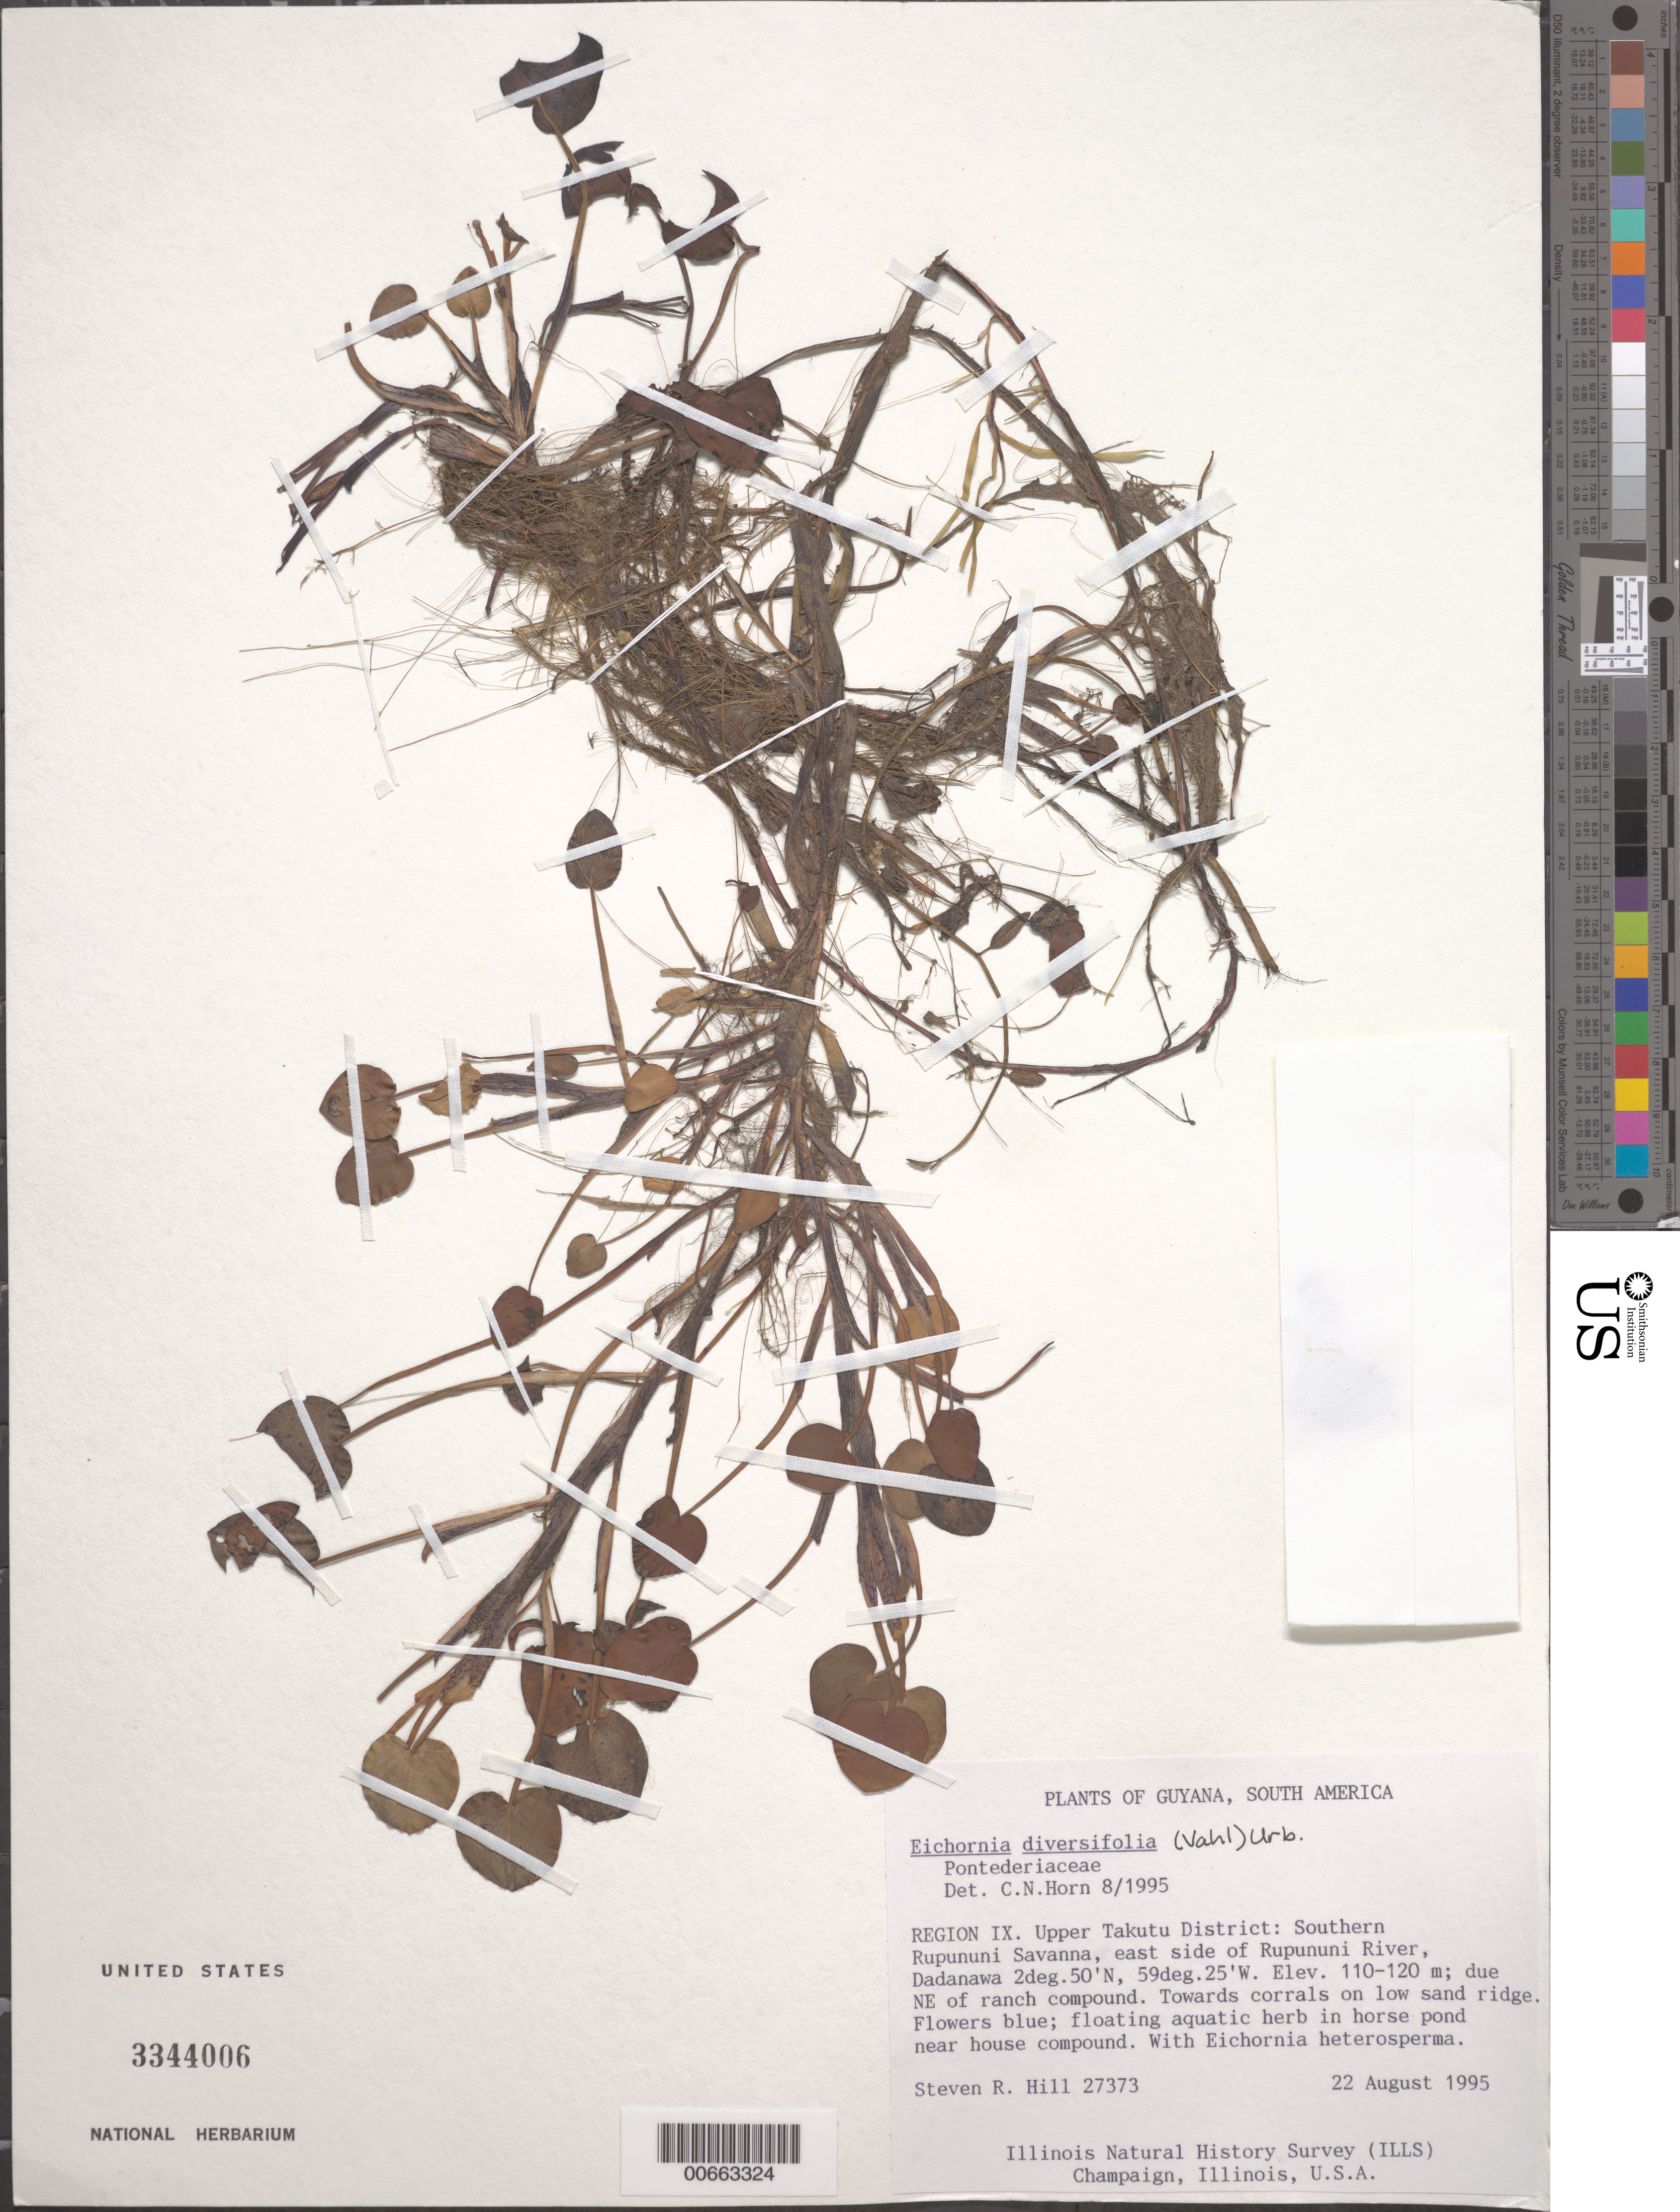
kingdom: Plantae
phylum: Tracheophyta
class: Liliopsida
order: Commelinales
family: Pontederiaceae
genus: Eichhornia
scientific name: Eichhornia diversifolia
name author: (Vahl) Urb.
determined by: Horn, Charles N.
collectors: S. R. Hill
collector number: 27373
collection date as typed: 22-Aug-95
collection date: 1995-08-22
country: Guyana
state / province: U. Takutu-U. Essequibo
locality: Dadanawa, southern Rupununi Savanna, E side of Rupununi R.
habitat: In horse pond near house compound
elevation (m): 110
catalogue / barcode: US 3344006